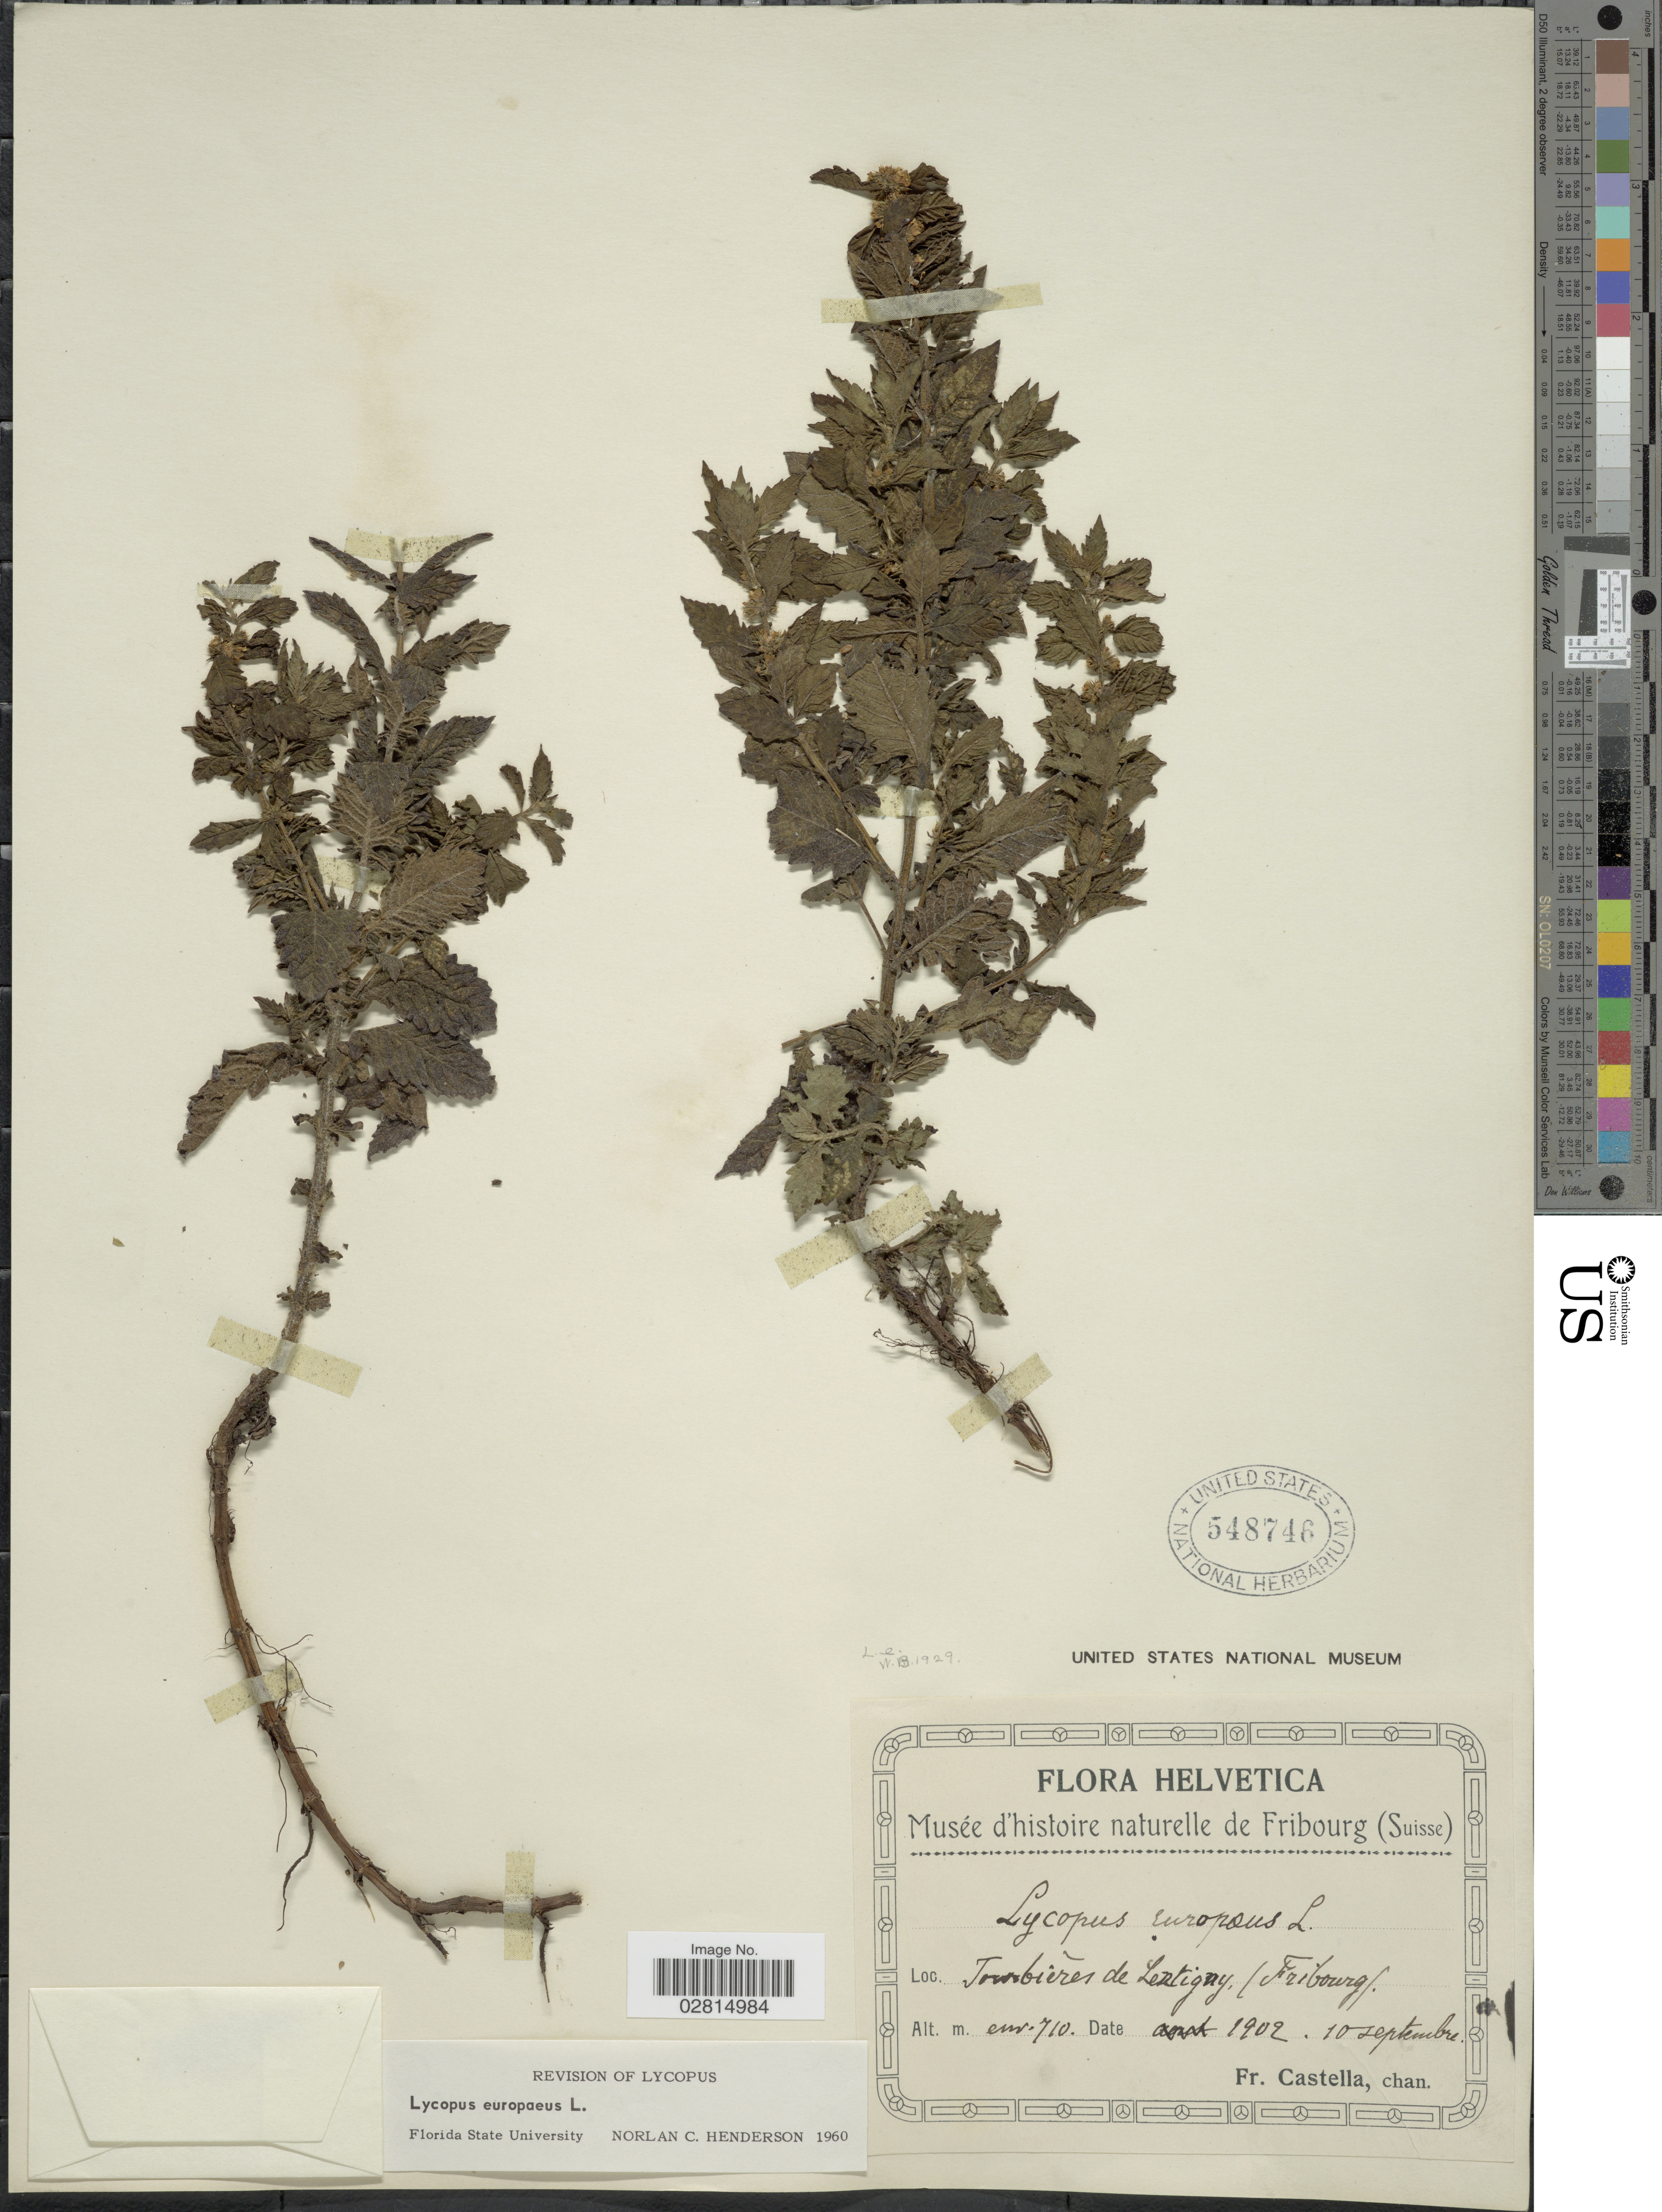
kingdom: Plantae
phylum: Tracheophyta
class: Magnoliopsida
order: Lamiales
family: Lamiaceae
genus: Lycopus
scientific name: Lycopus europaeus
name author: L.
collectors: Fr. Castella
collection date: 1902-09-10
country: Switzerland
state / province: Fribourg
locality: Helvetica, Tourbières de Lentigny (Fribourg).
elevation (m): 710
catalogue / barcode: US 548746